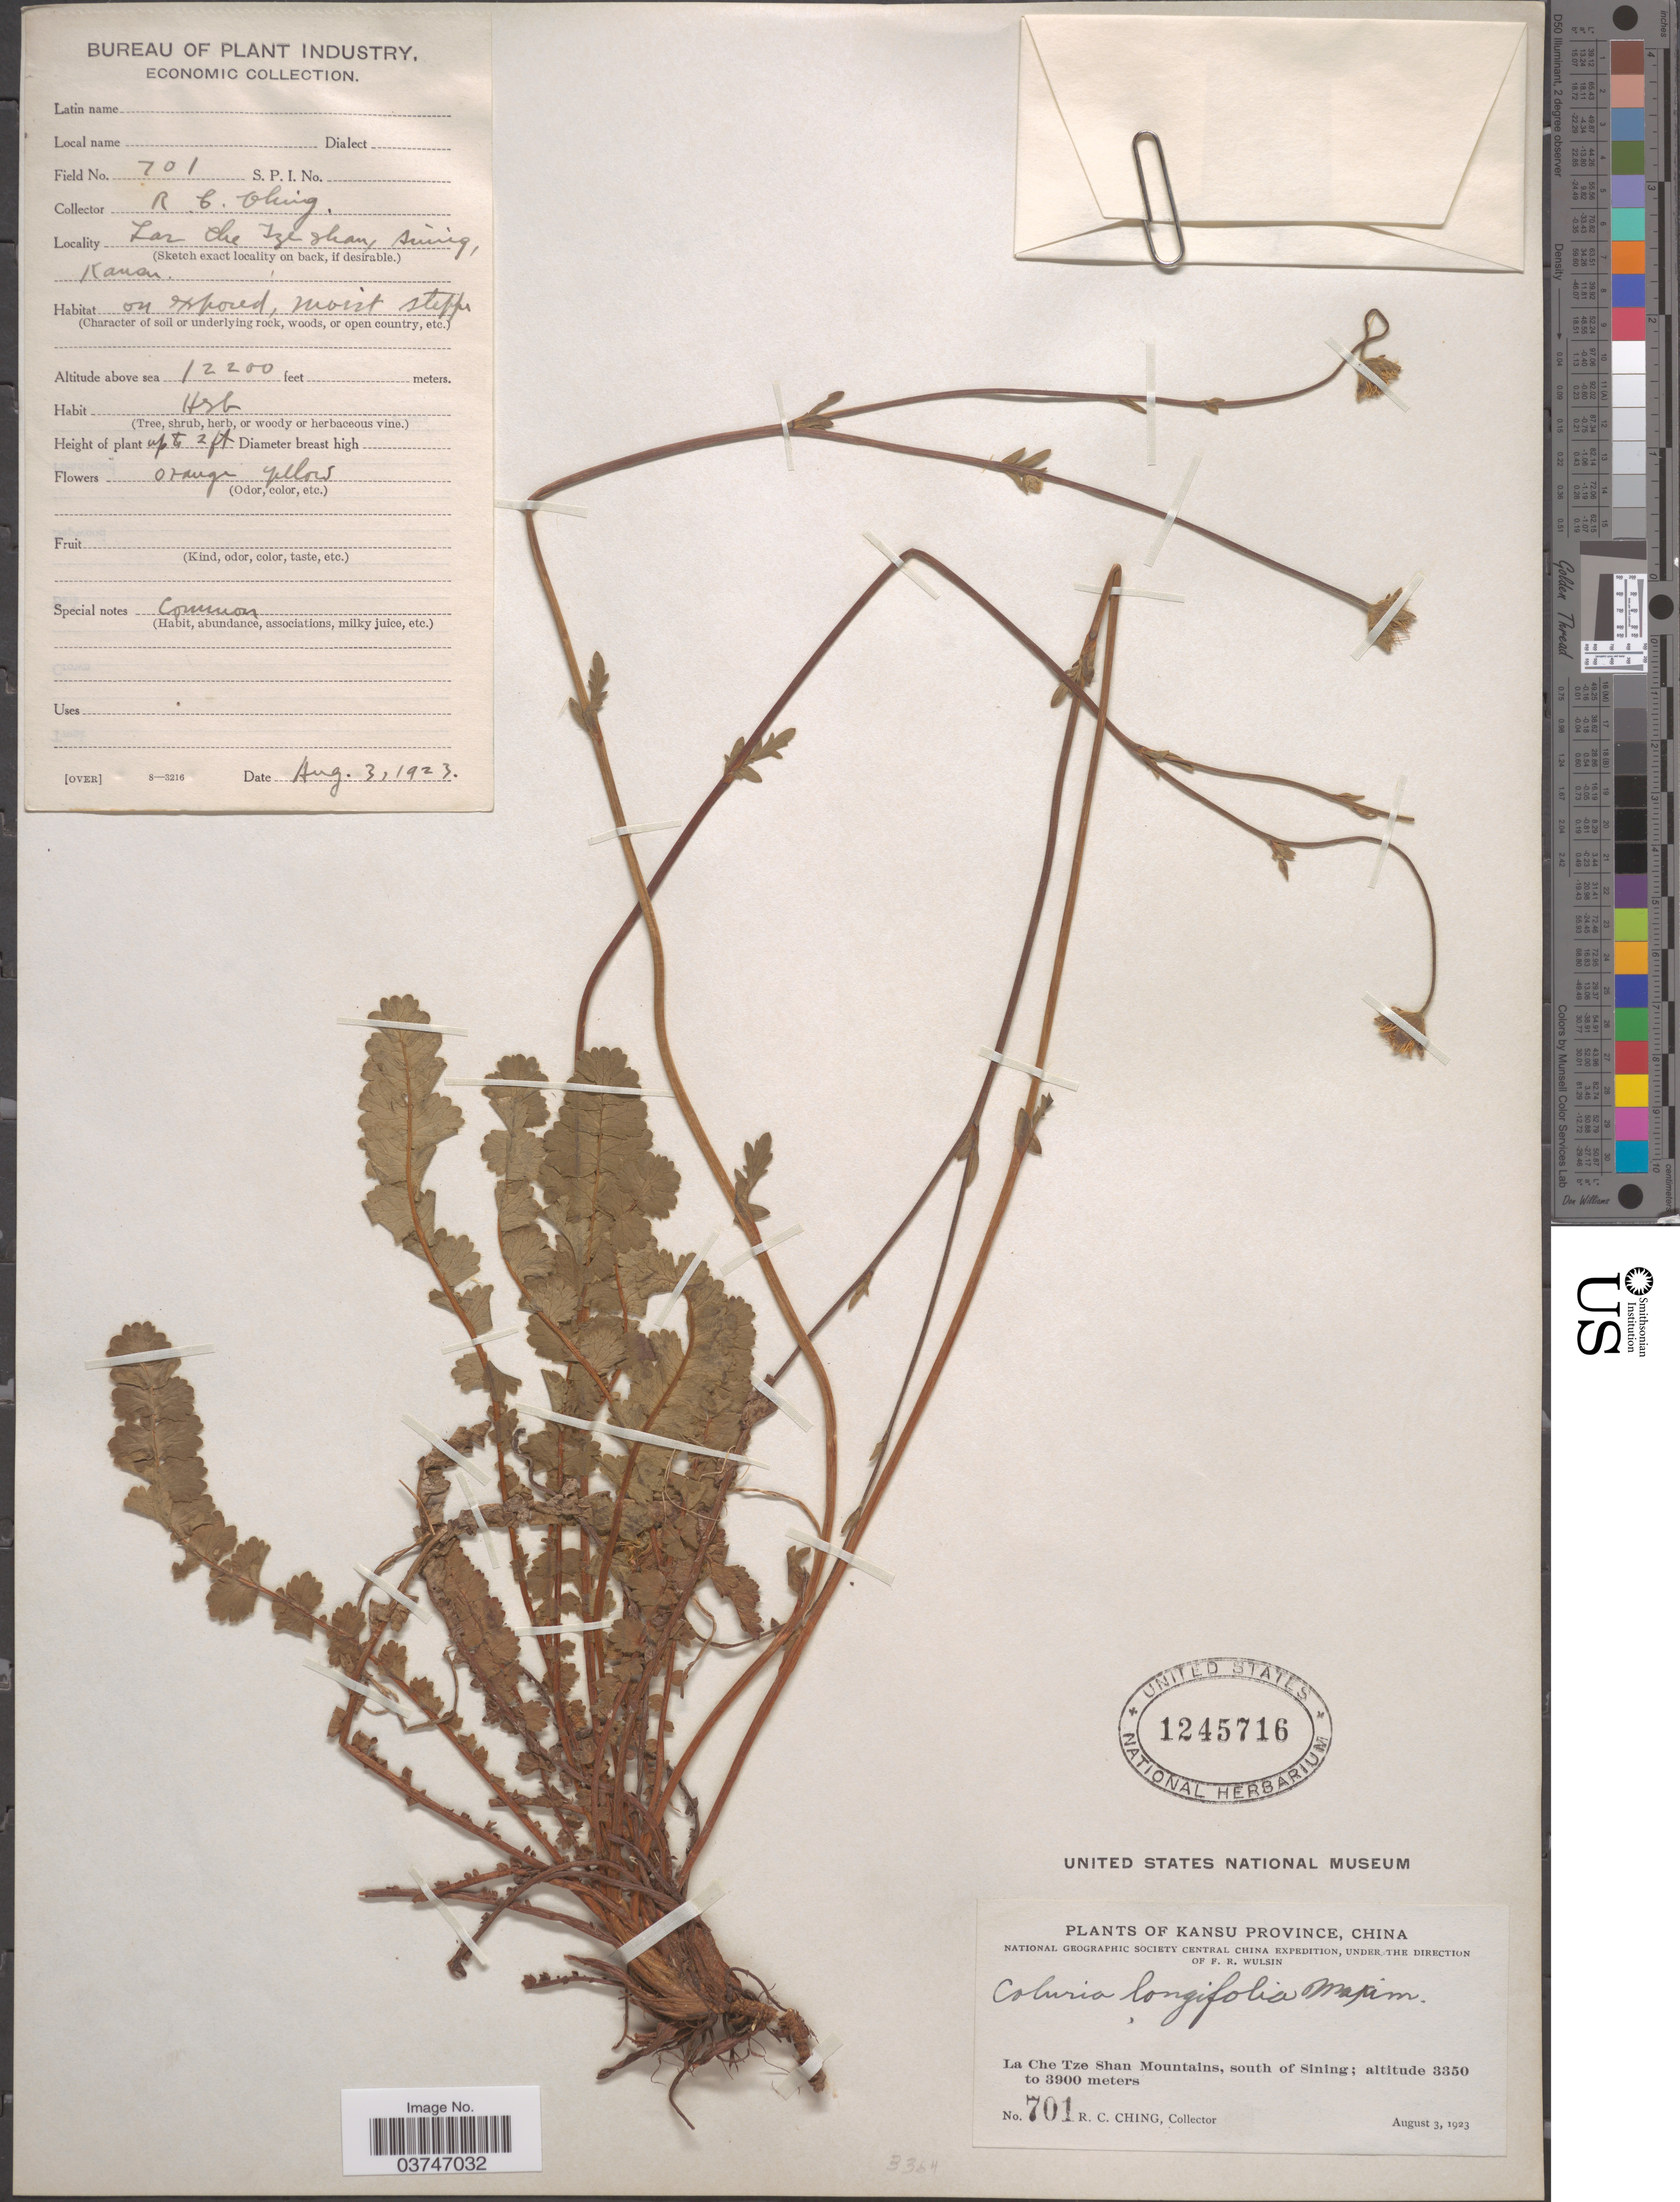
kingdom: Plantae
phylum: Tracheophyta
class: Magnoliopsida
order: Rosales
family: Rosaceae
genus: Coluria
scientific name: Coluria longifolia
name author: Maxim.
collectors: R. C. Ching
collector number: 701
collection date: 1923-08-03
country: China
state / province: Gansu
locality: Kansu Province. La Che Tze Shan Mountains, south of Sining.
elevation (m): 3719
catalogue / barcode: US 1245716